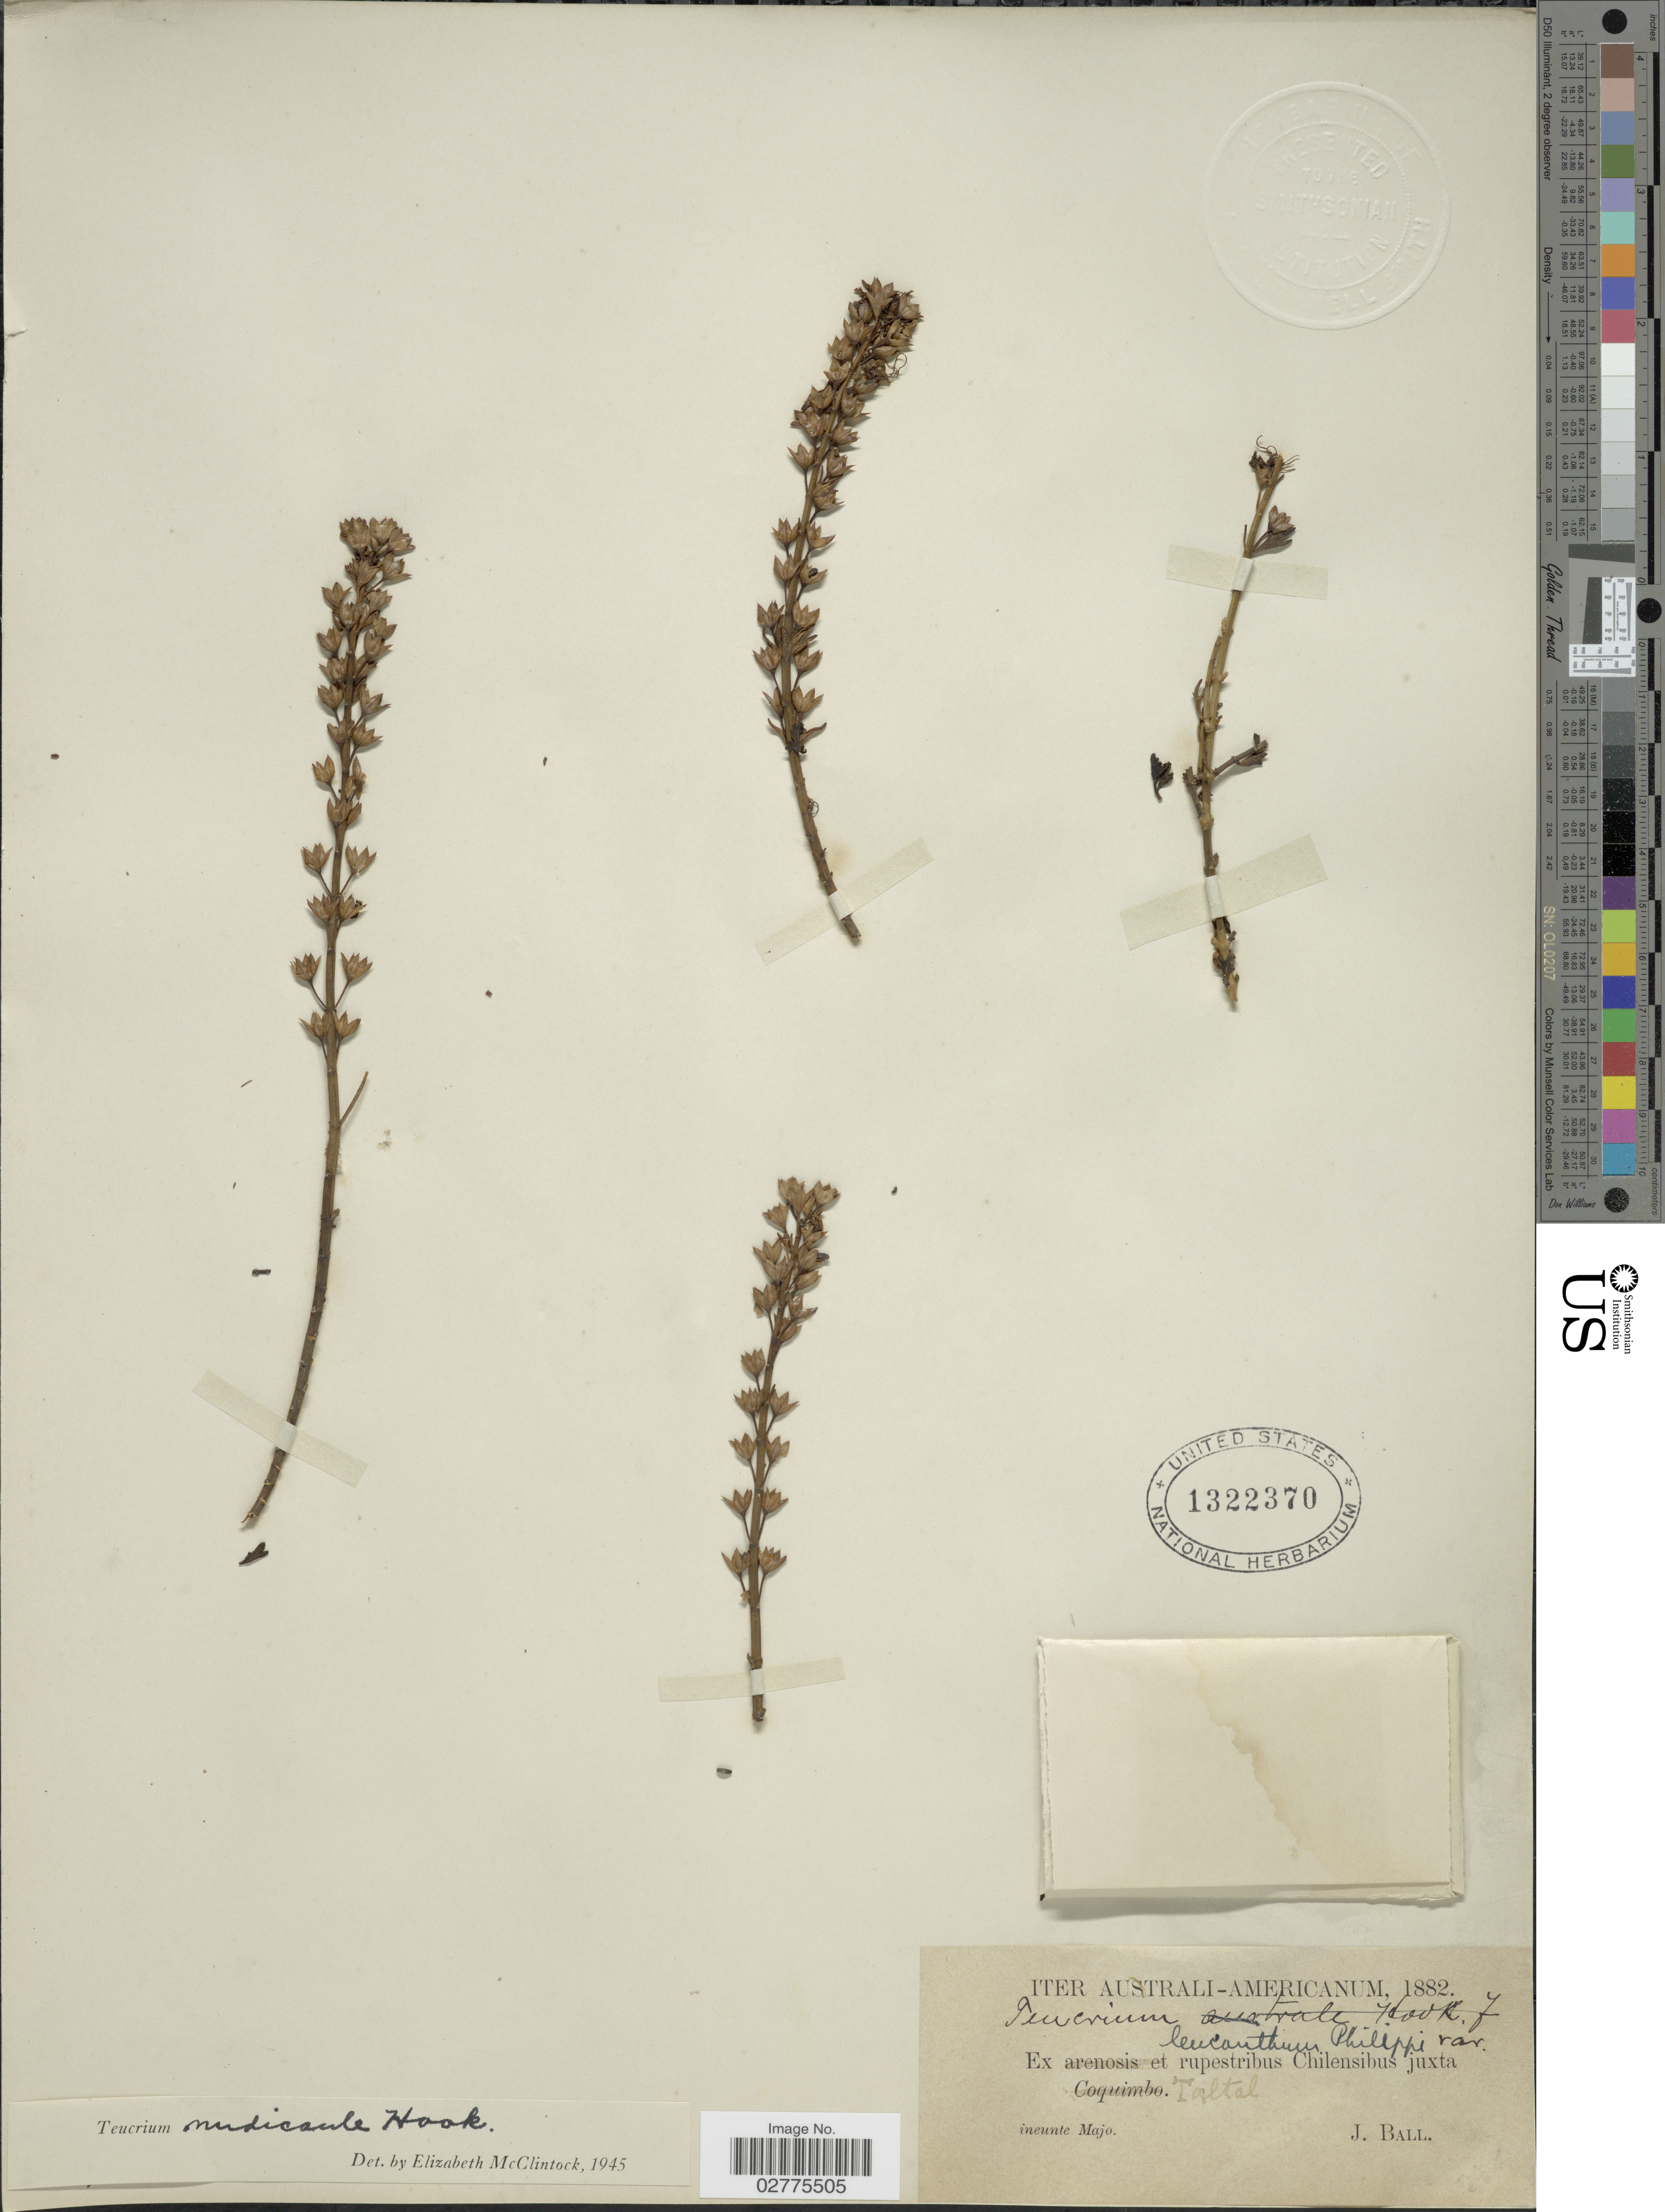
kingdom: Plantae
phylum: Tracheophyta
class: Magnoliopsida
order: Lamiales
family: Lamiaceae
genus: Teucrium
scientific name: Teucrium nudicaule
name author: Hook.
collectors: J. Ball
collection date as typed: ineunte Majo 1882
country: Chile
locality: Rupestribus Chilensibus juxta Taltal.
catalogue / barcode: US 1322370